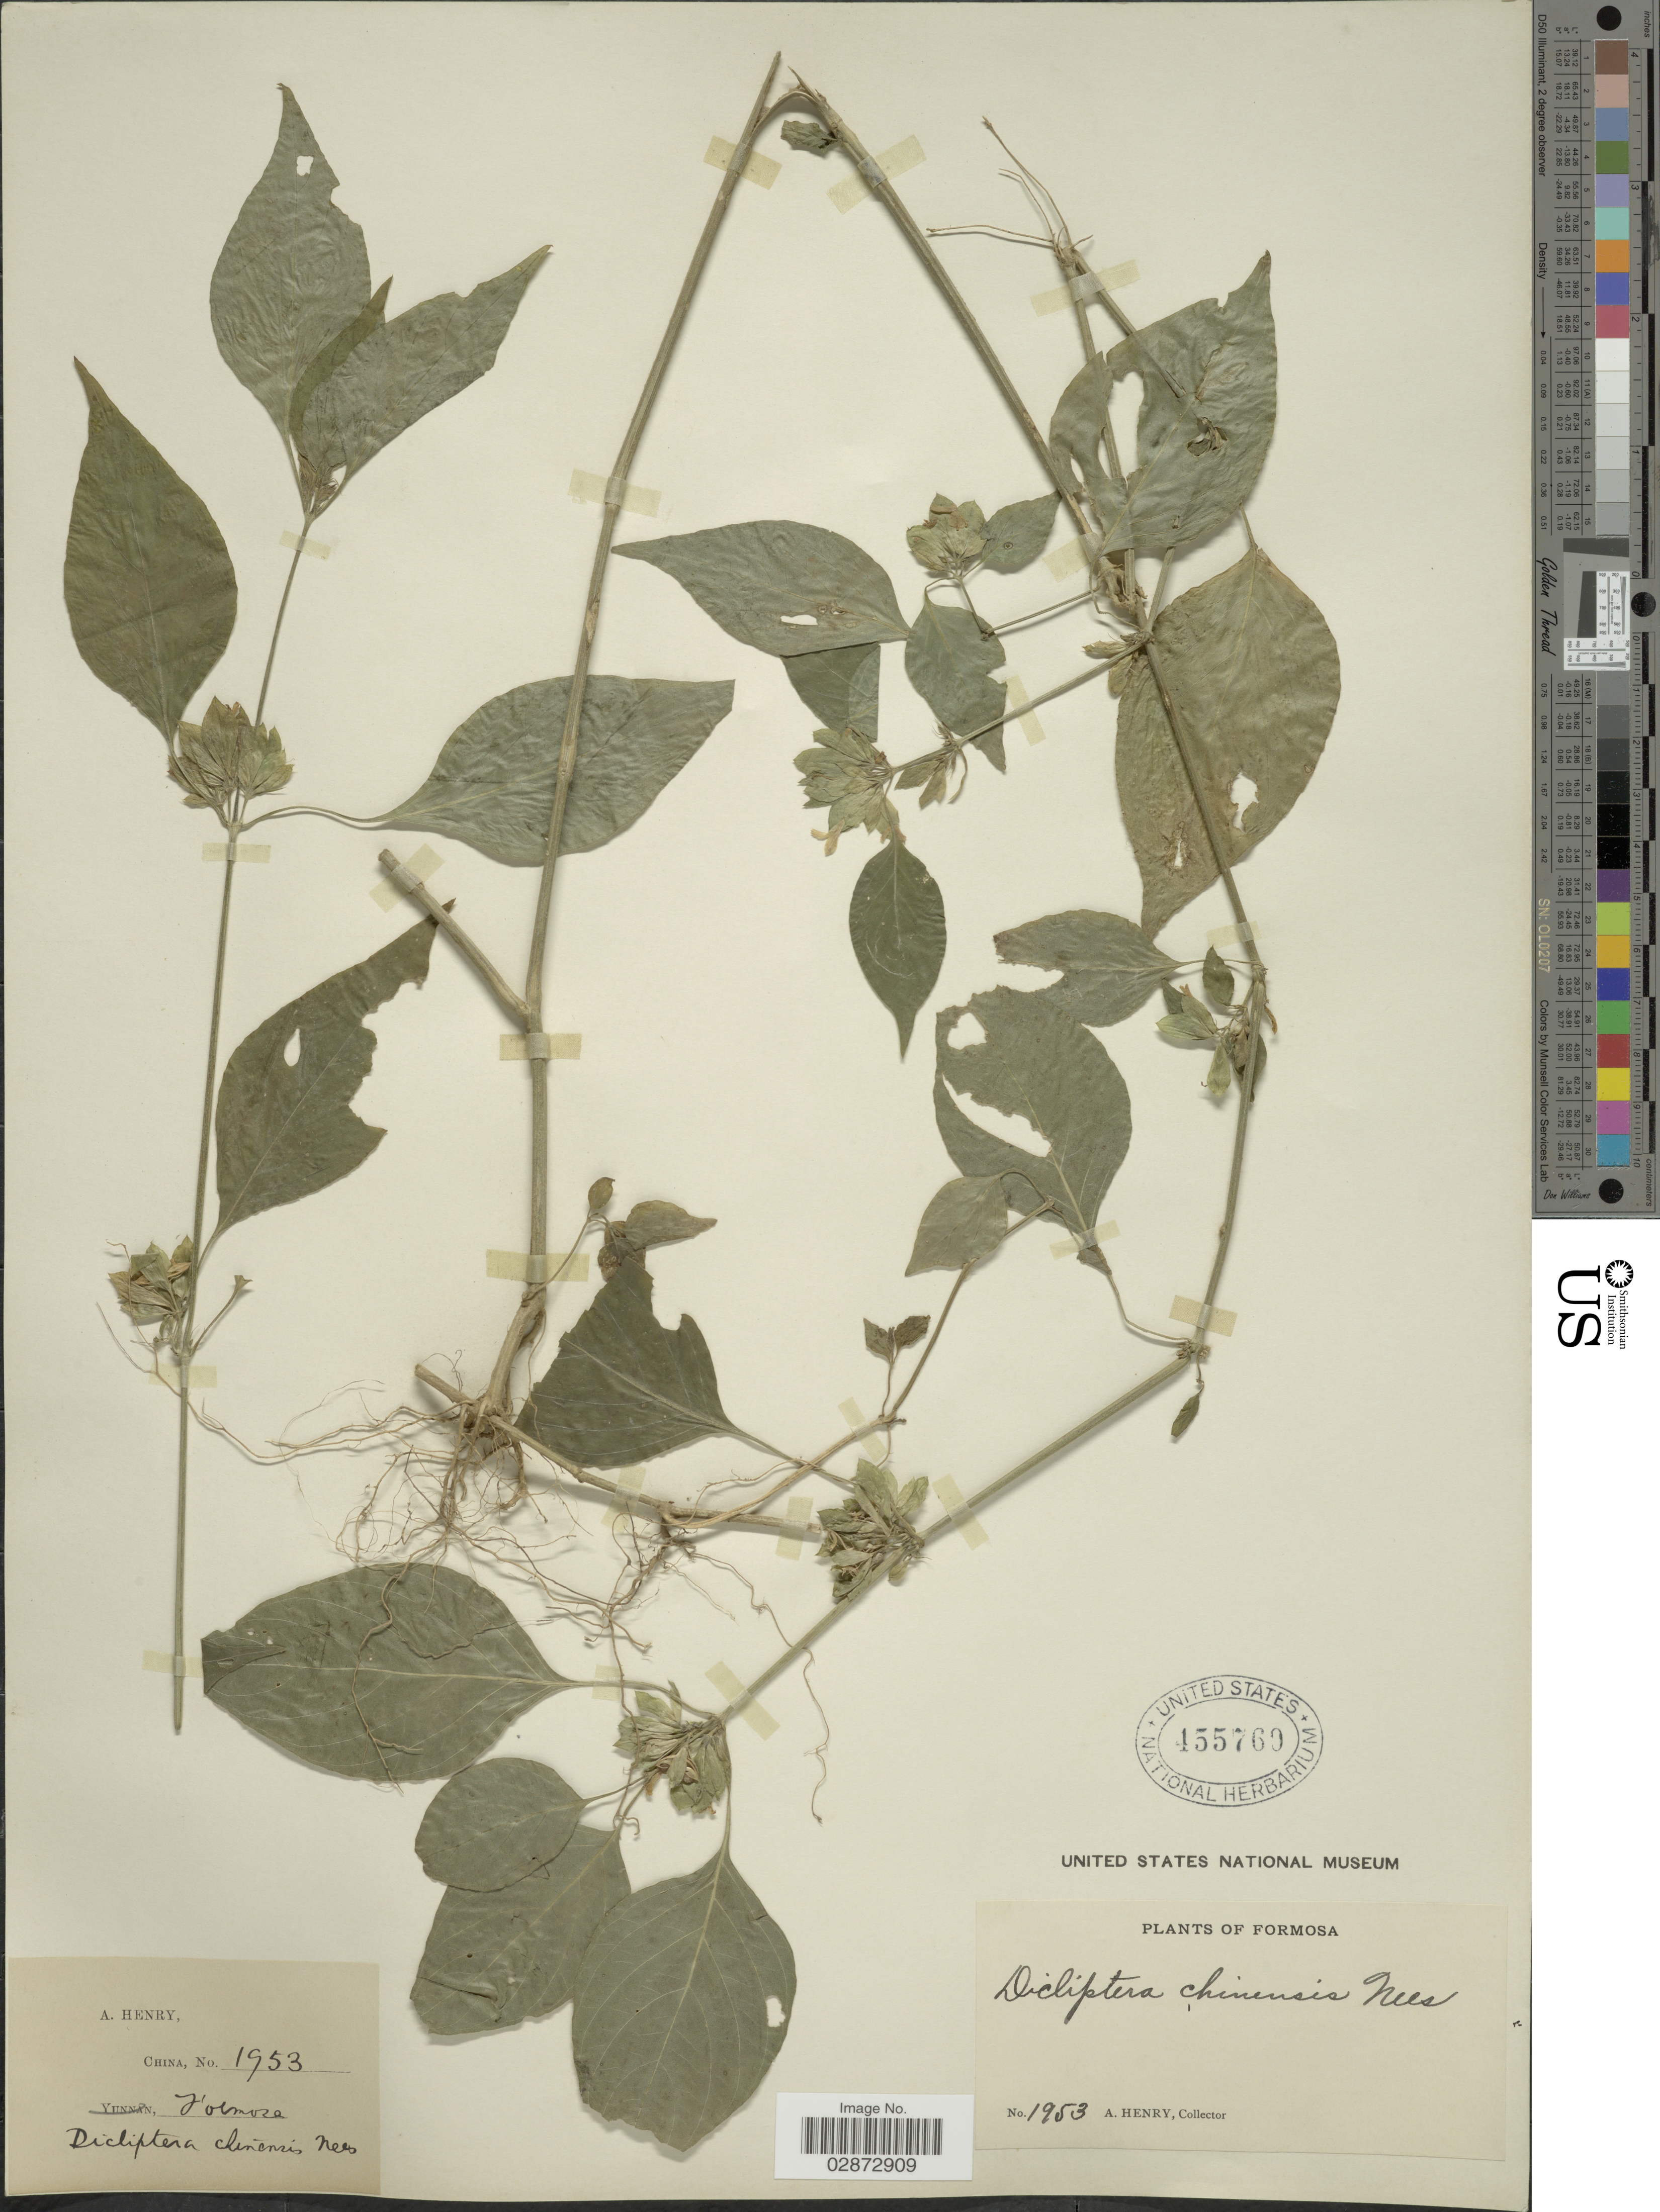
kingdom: Plantae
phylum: Tracheophyta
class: Magnoliopsida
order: Lamiales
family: Acanthaceae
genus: Dicliptera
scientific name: Dicliptera chinensis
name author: (L.) Juss.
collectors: A. Henry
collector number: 1953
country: Taiwan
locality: Formosa.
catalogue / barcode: US 455769